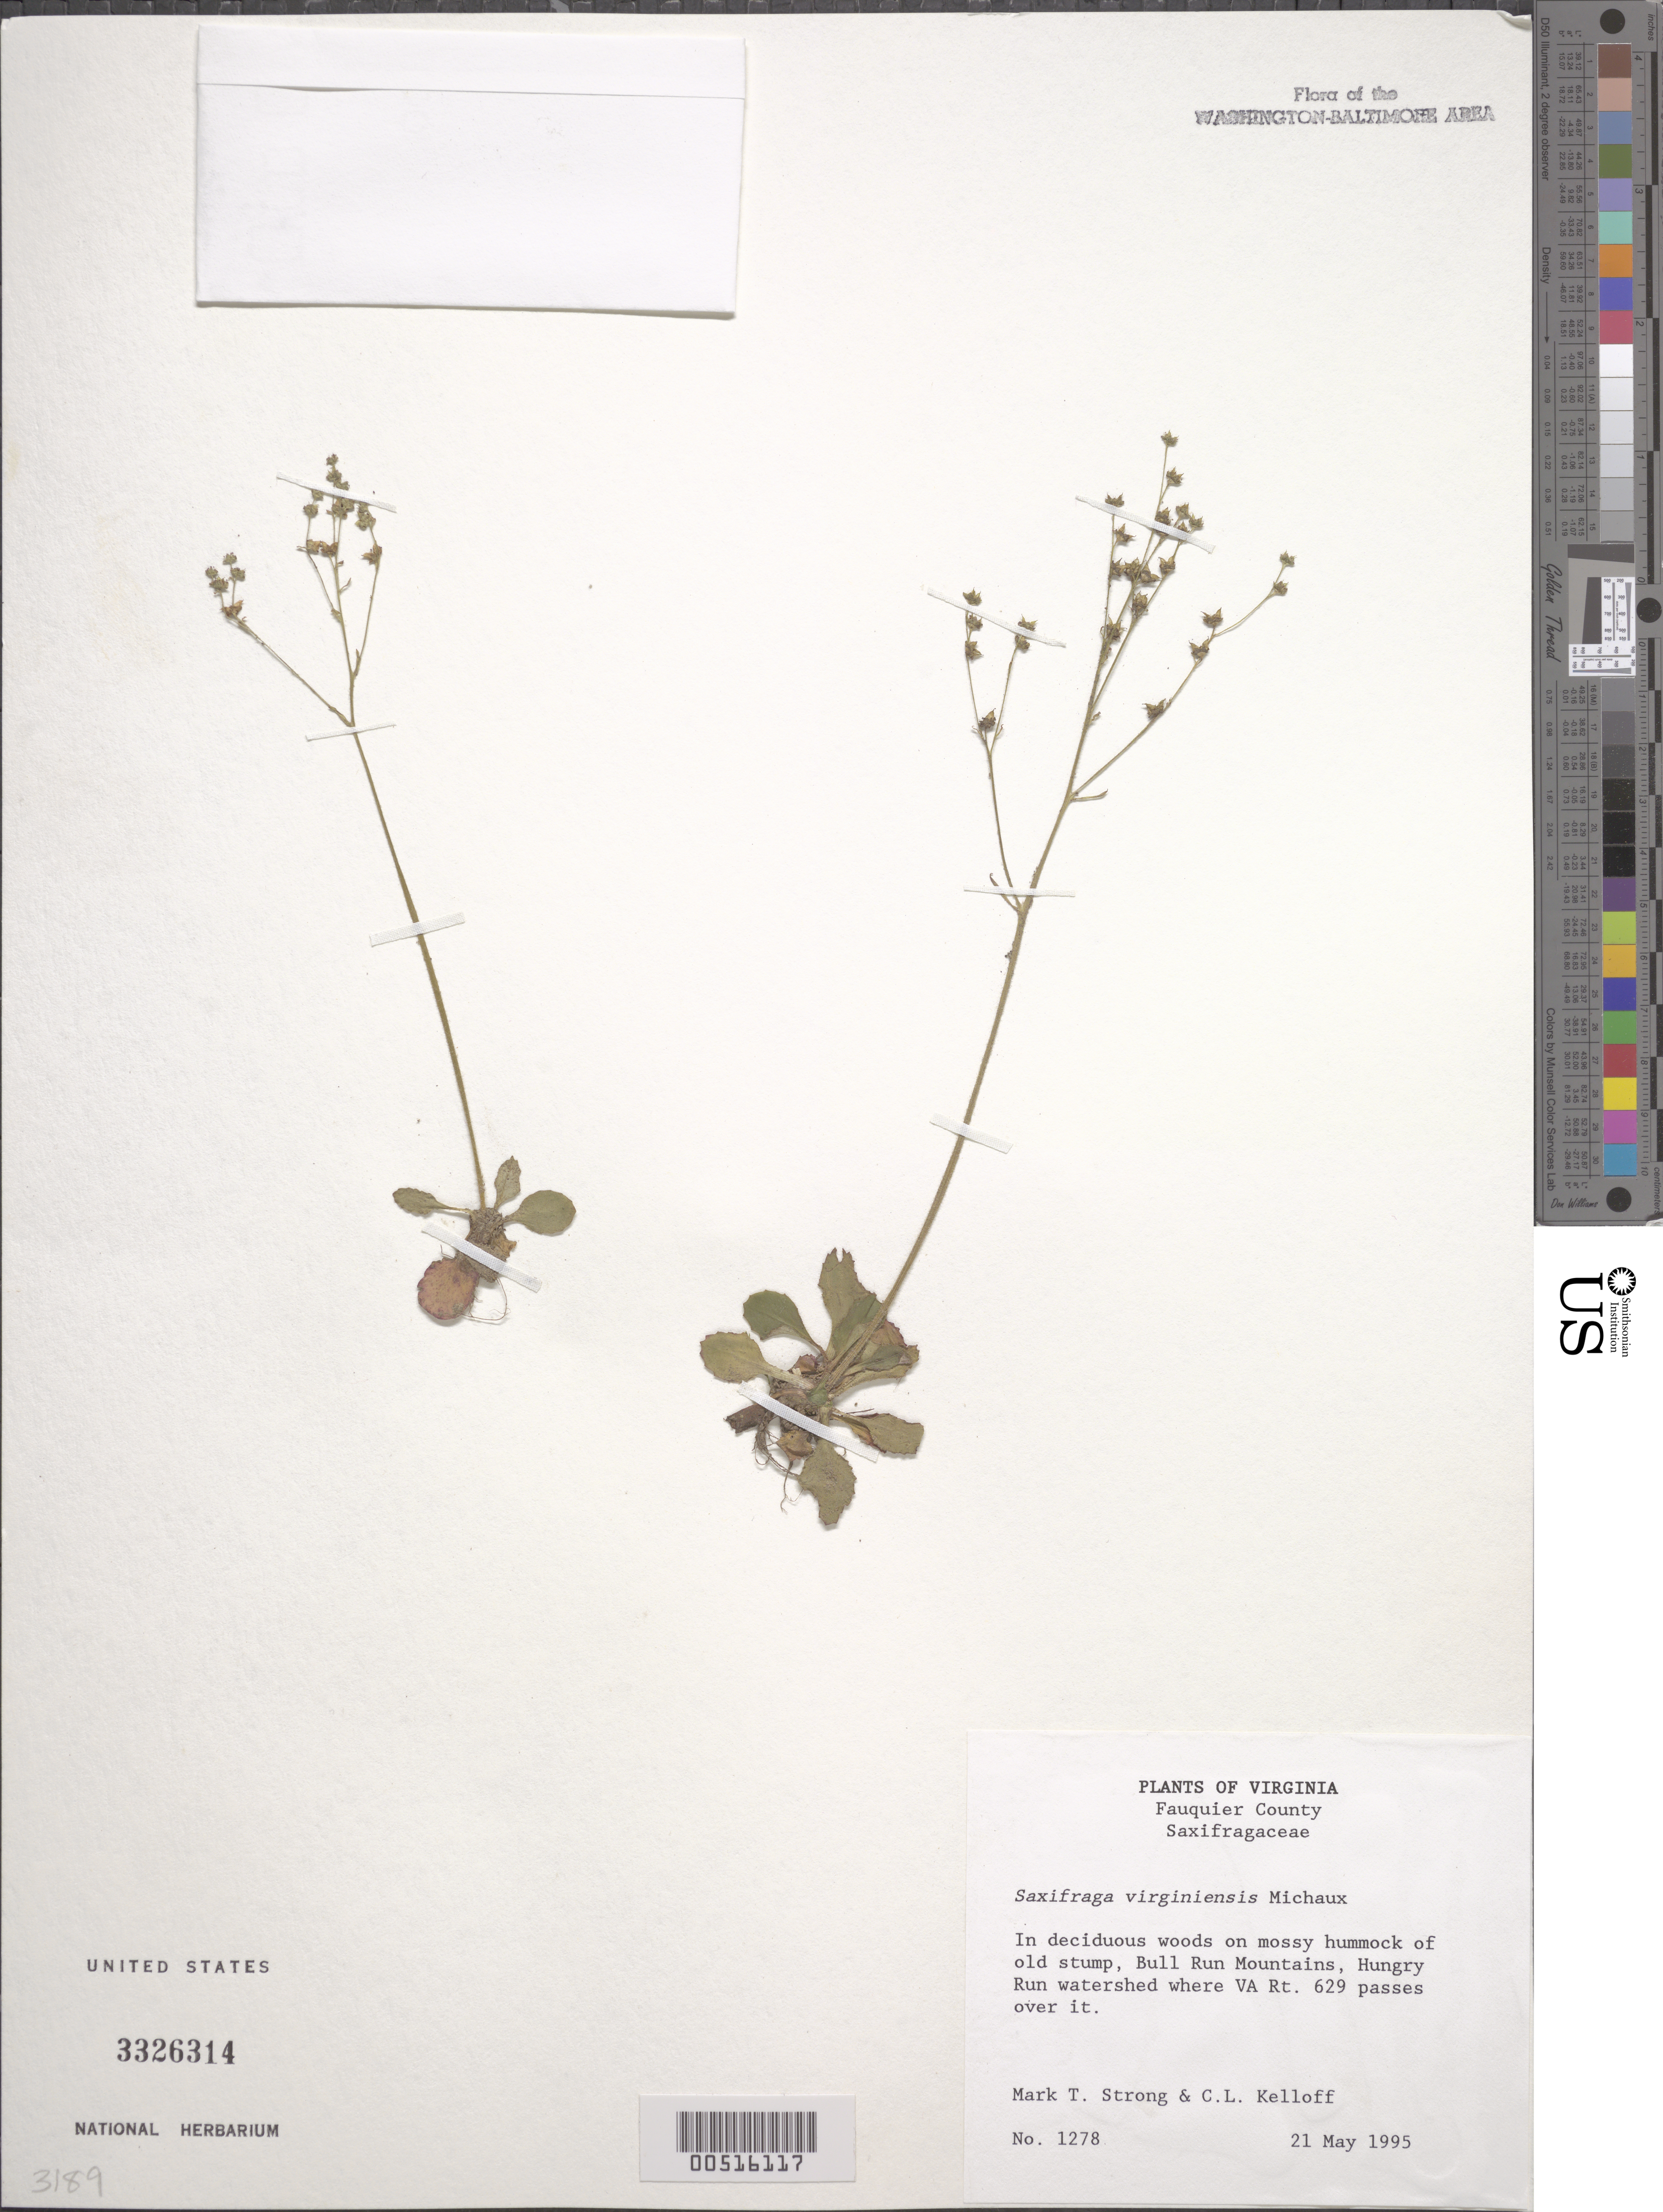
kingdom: Plantae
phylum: Tracheophyta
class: Magnoliopsida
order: Saxifragales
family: Saxifragaceae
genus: Micranthes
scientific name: Micranthes virginiensis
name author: (Michx.) Small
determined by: Strong, Mark T., (BOT), Smithsonian Institution - National Museum of Natural History (UNITED STATES)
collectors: M. T. Strong & C. L. Kelloff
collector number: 1278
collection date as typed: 21 May 1995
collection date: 1995-05-21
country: United States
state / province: Virginia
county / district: Fauquier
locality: Above Hungry Run, Bull Run Mts., Va Rt. 629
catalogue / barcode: US 3326314